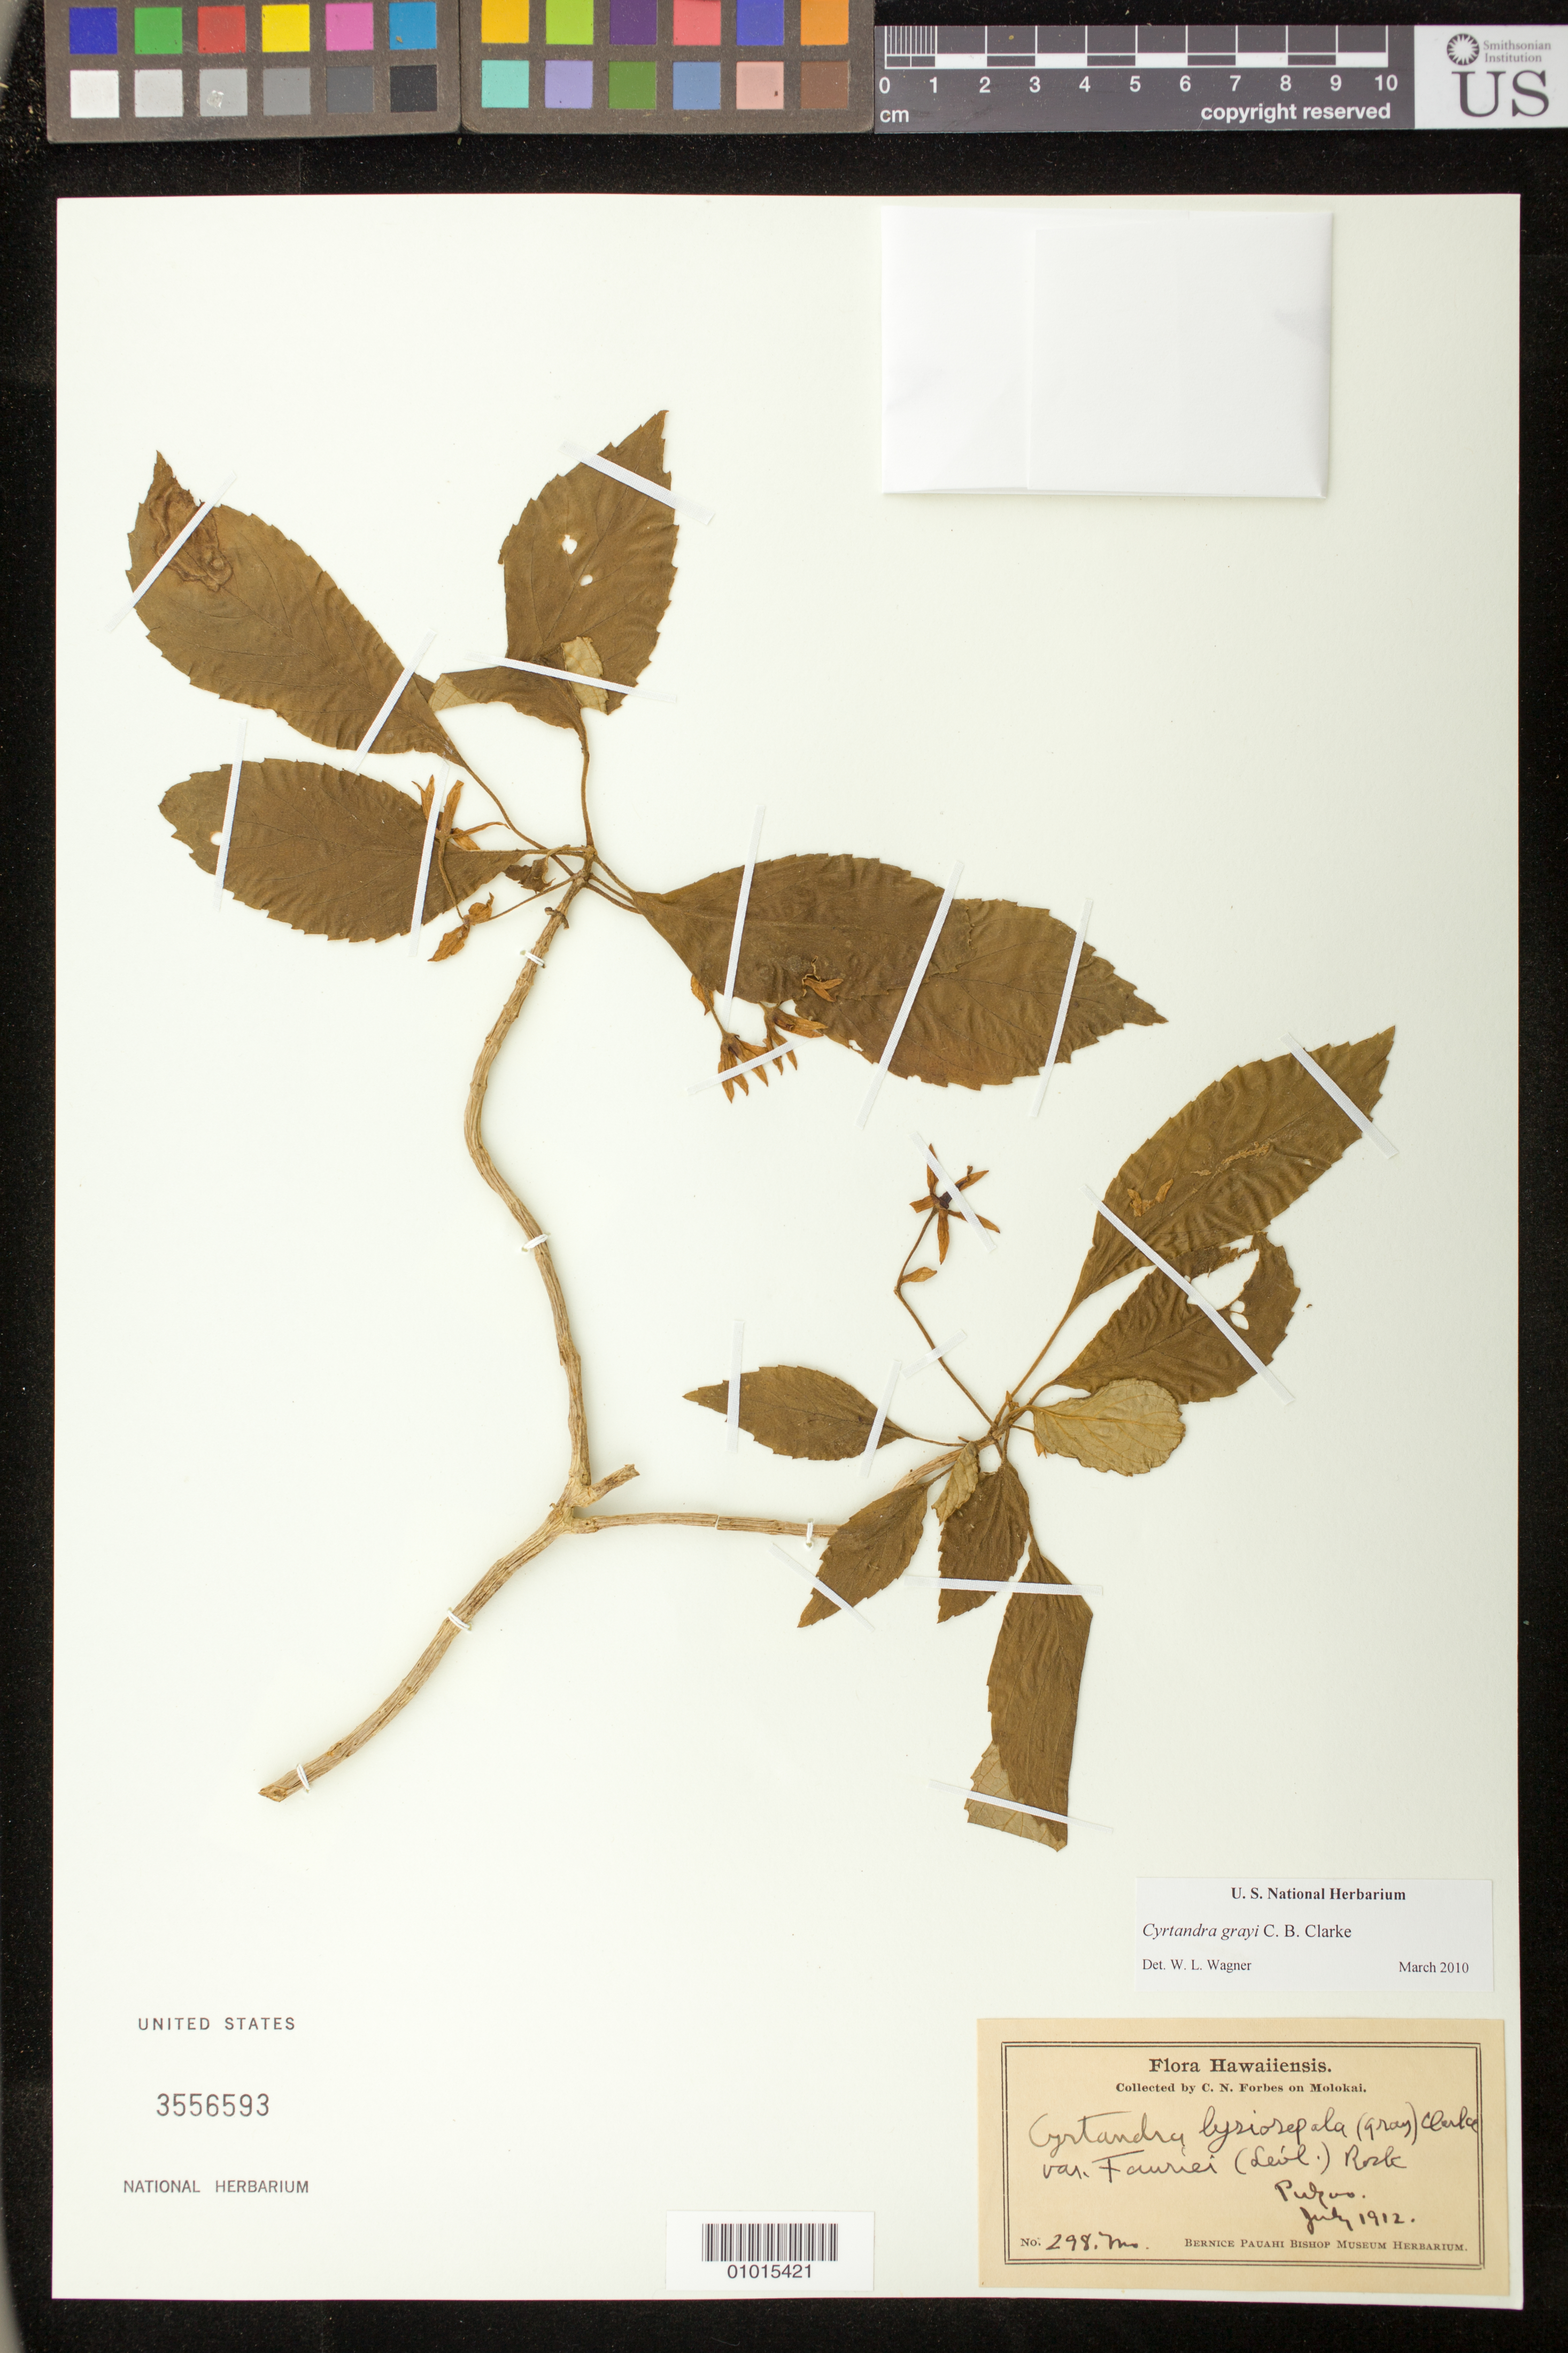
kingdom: Plantae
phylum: Tracheophyta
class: Magnoliopsida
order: Lamiales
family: Gesneriaceae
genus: Cyrtandra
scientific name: Cyrtandra grayi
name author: C.B. Clarke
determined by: Wagner, W. L., (BOT), Smithsonian Institution - National Museum of Natural History (UNITED STATES)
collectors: C. N. Forbes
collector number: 298.Mo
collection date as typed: Jul 1912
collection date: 1912-07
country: United States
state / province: Hawaii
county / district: Maui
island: Moloka'i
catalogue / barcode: US 3556593